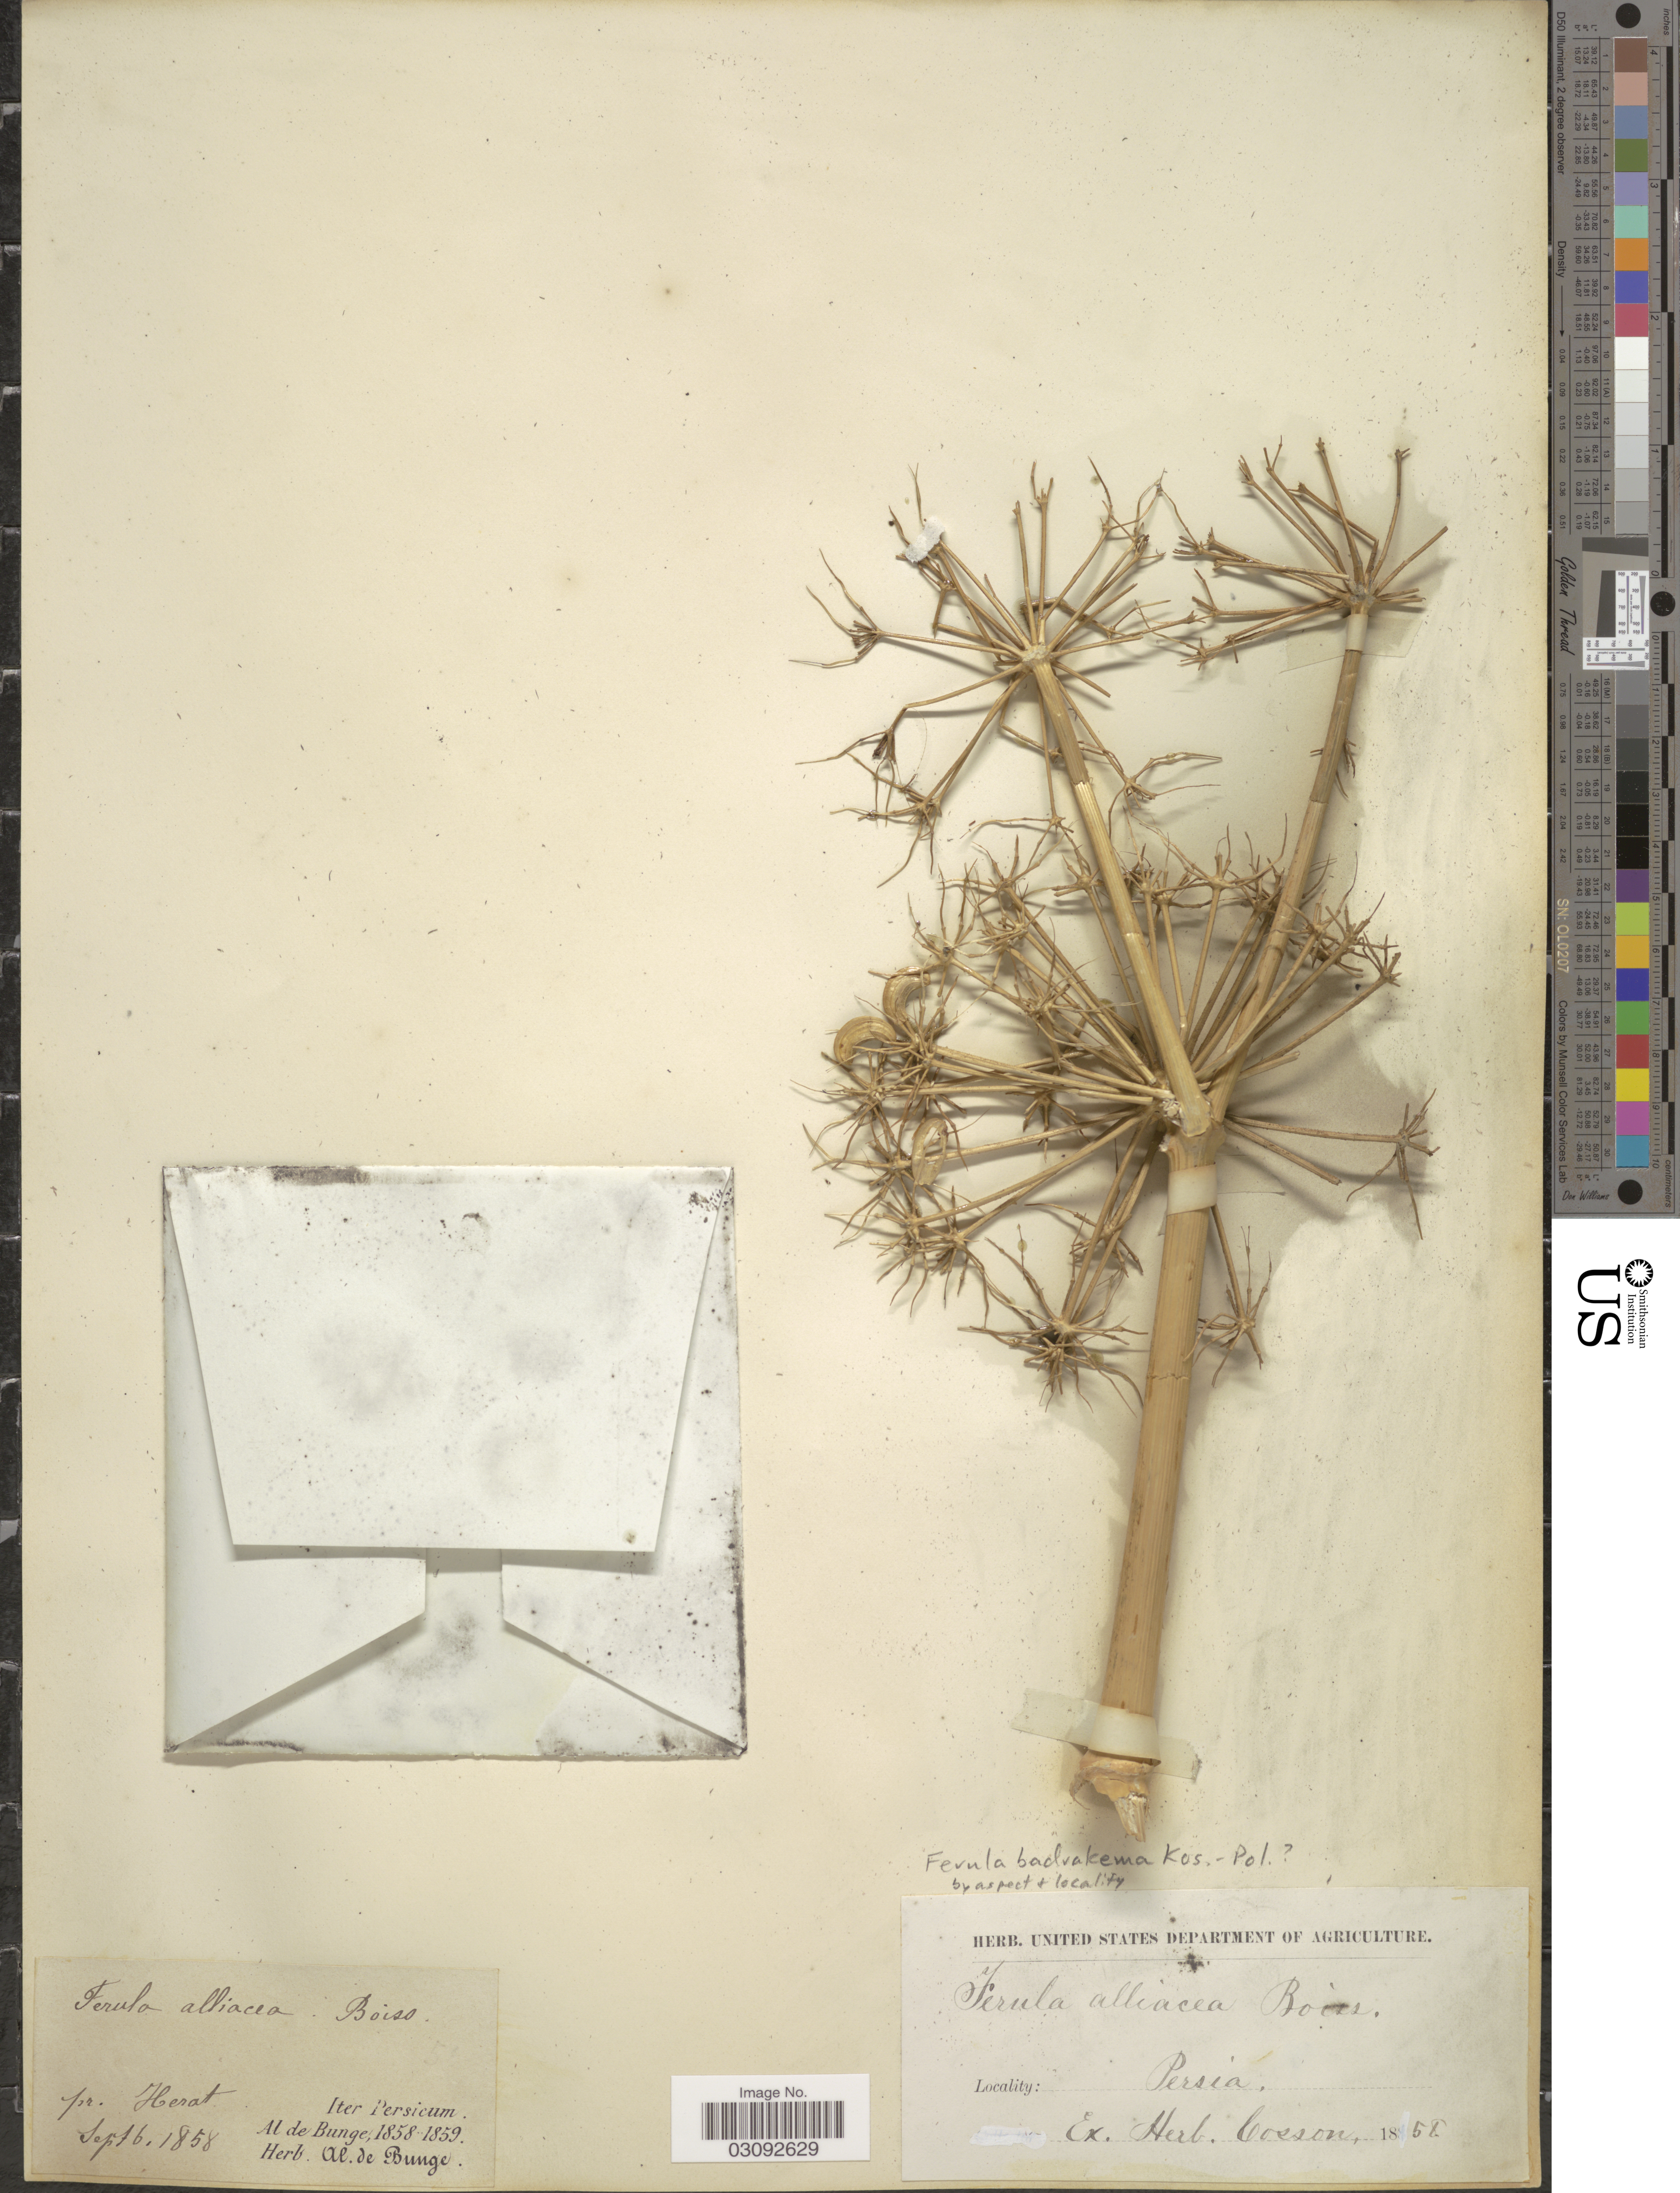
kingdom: Plantae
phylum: Tracheophyta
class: Magnoliopsida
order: Apiales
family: Apiaceae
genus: Ferula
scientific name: Ferula badrakema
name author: Koso-Pol.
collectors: A. de Bunge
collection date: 1858-09-06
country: Iran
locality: Pr. Herat. Persicum. Persia.